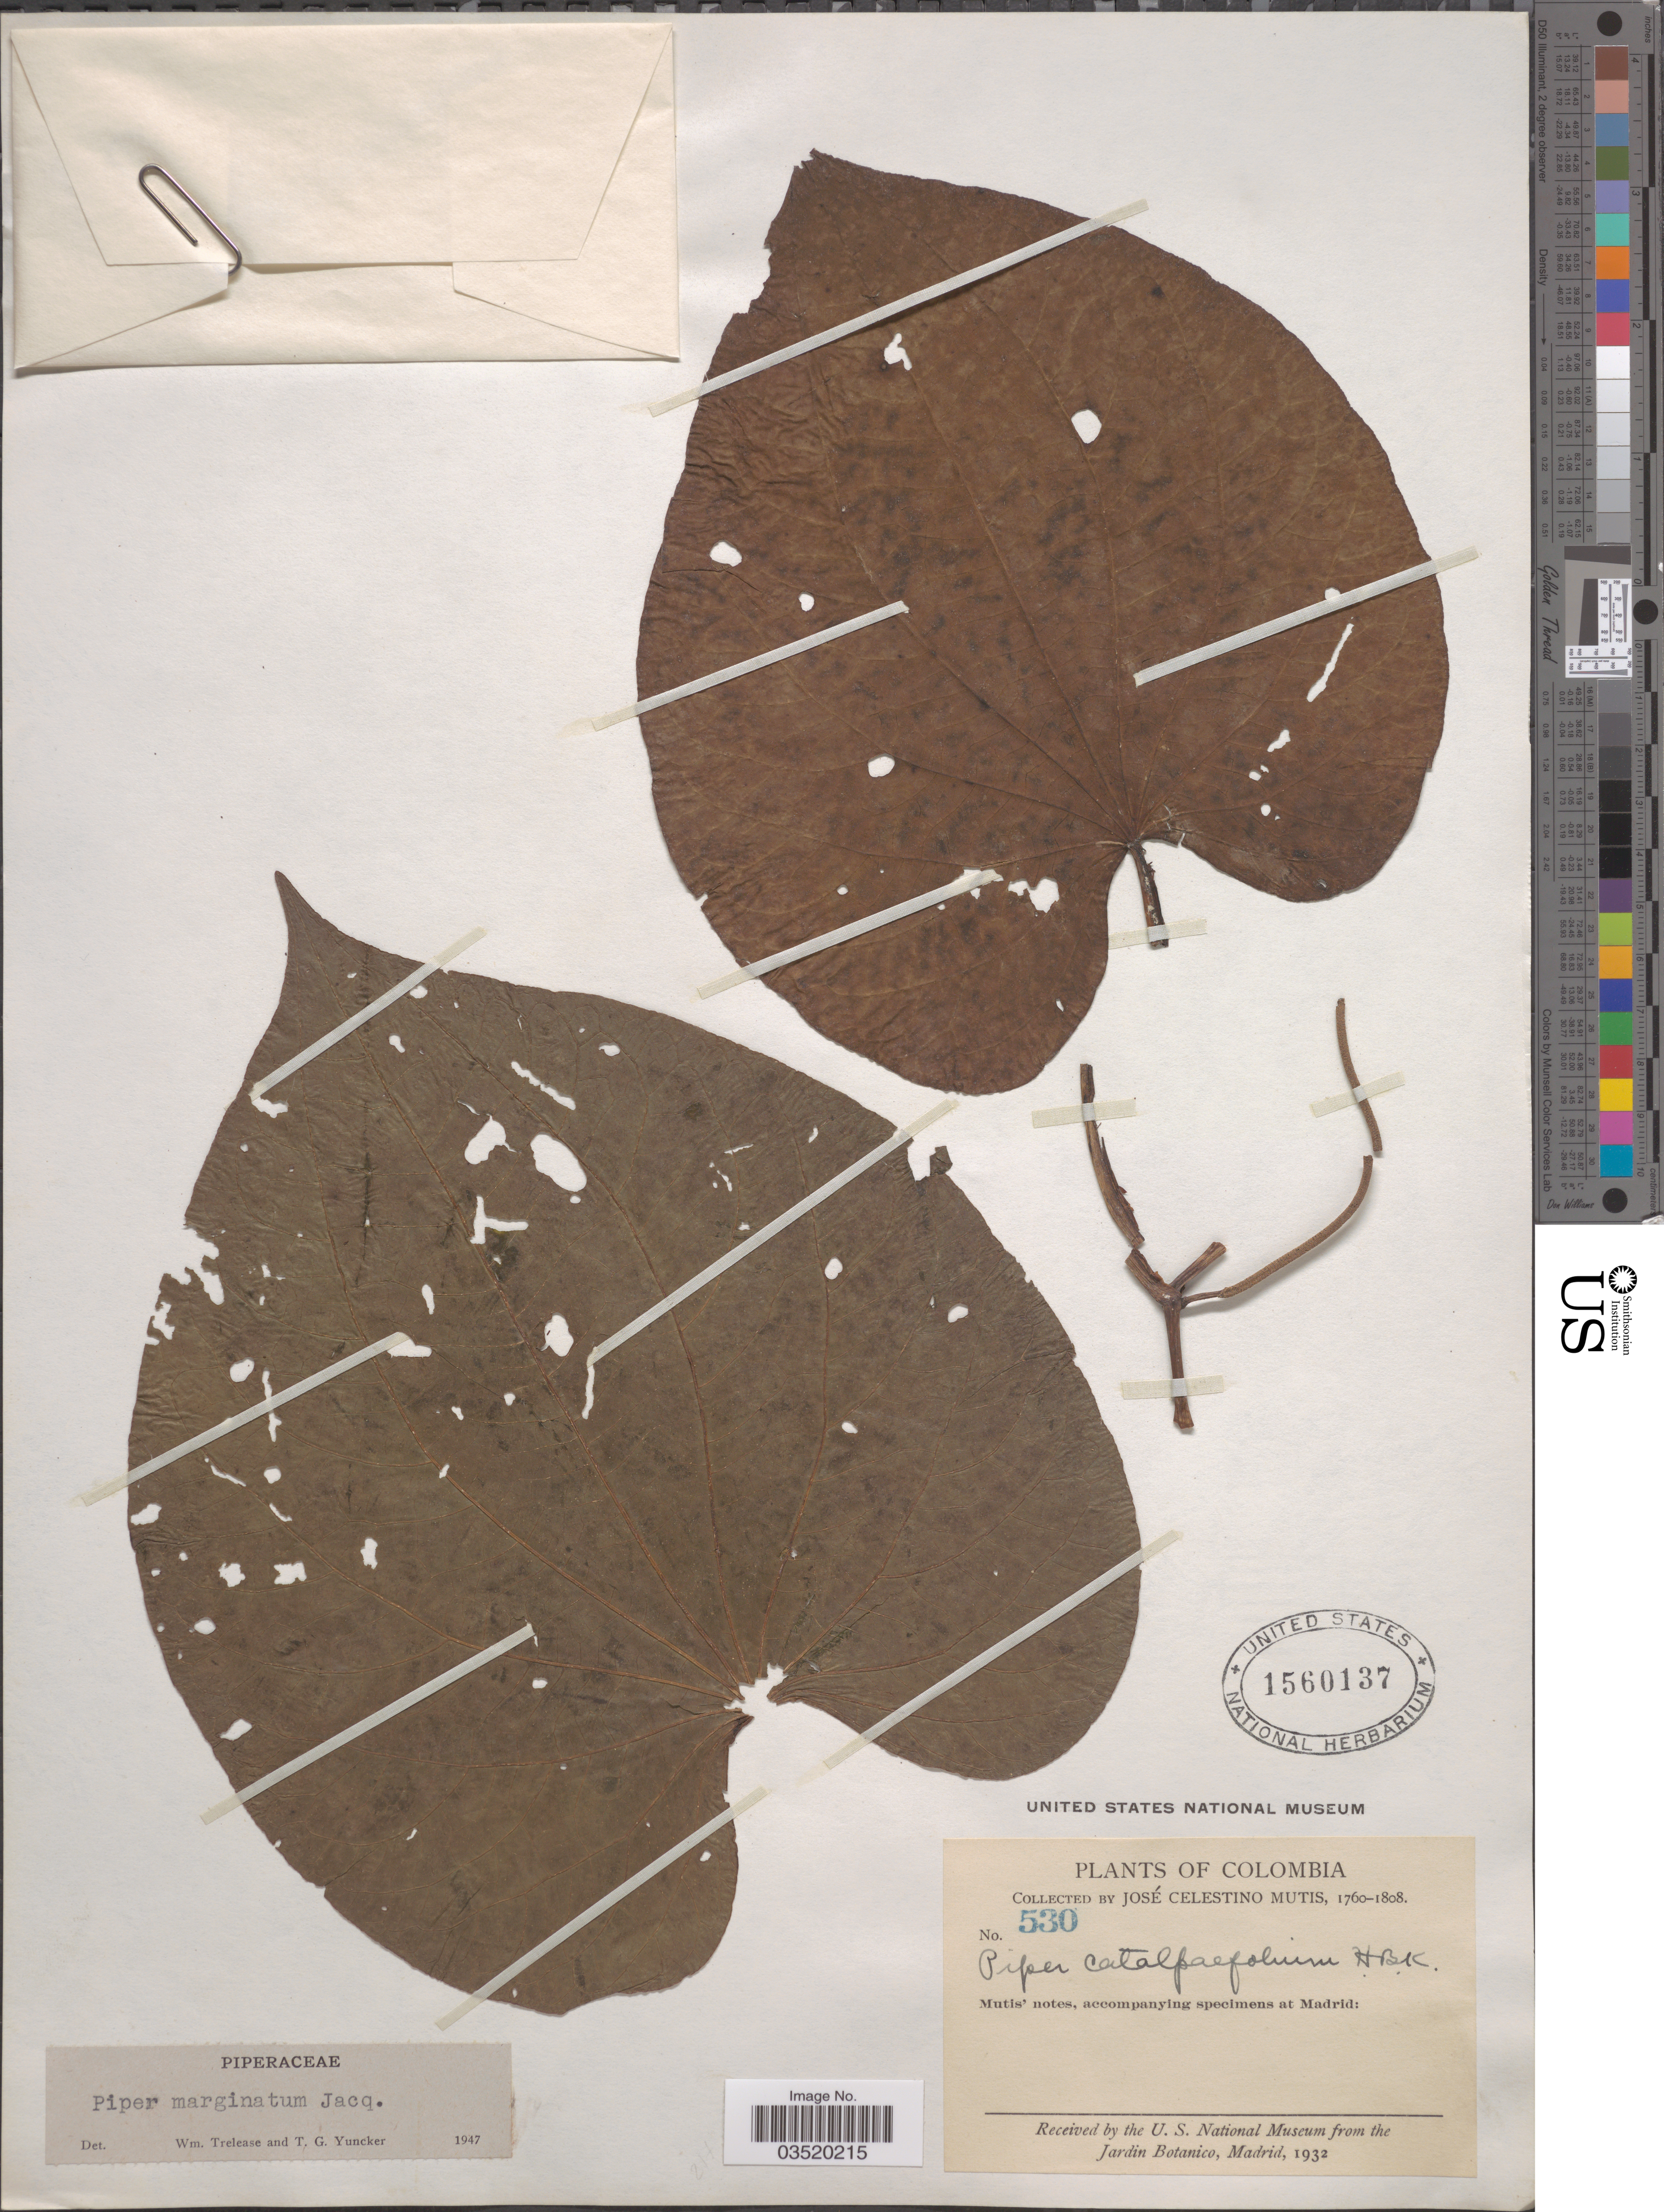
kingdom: Plantae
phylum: Tracheophyta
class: Magnoliopsida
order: Piperales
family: Piperaceae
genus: Piper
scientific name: Piper marginatum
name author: Jacq.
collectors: J. C. B. Mutis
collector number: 530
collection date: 1760/1808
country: Colombia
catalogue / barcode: US 1560137